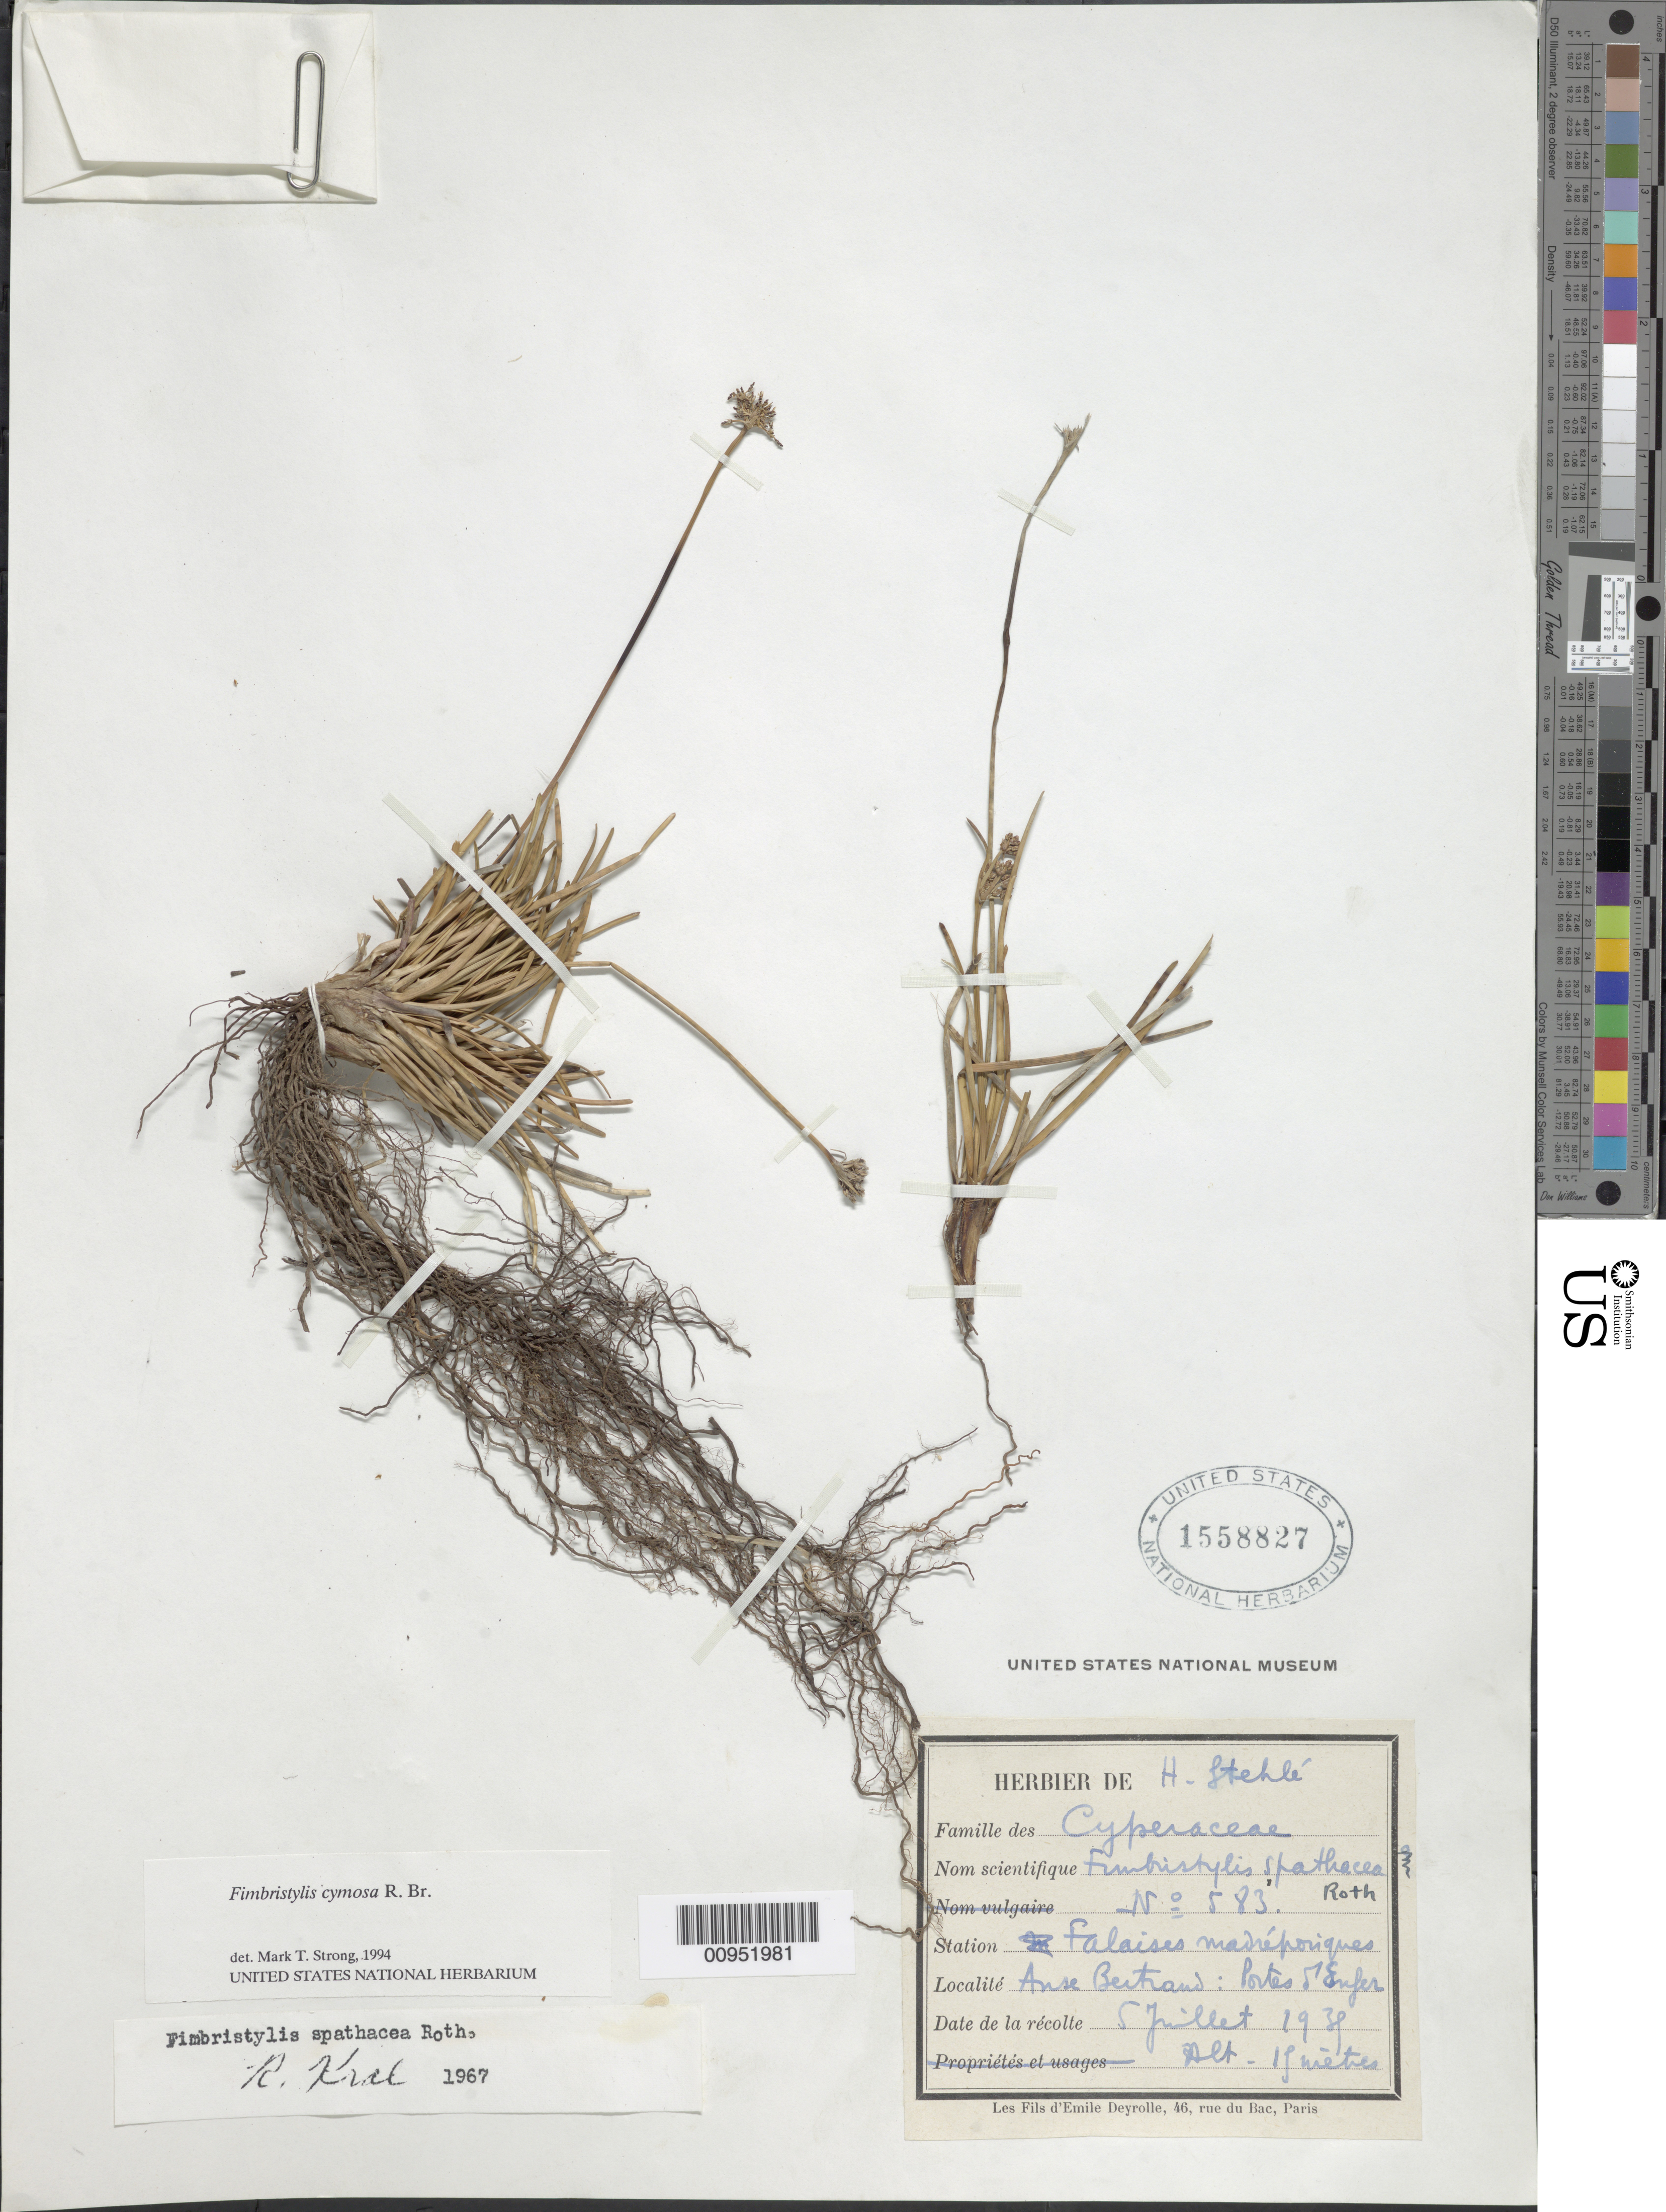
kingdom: Plantae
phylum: Tracheophyta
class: Liliopsida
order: Poales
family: Cyperaceae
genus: Fimbristylis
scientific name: Fimbristylis cymosa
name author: R. Br.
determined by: Strong, M. T., (US), Smithsonian Institution - National Museum of Natural History (UNITED STATES)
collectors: H. Stehlé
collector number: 583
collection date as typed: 05 Jul 1939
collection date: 1939-07-05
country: Guadeloupe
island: Grande Terre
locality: Anse Bertrand, Portes d'Enfer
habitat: Falaises "madréporiques"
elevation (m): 15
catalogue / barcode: US 1558827